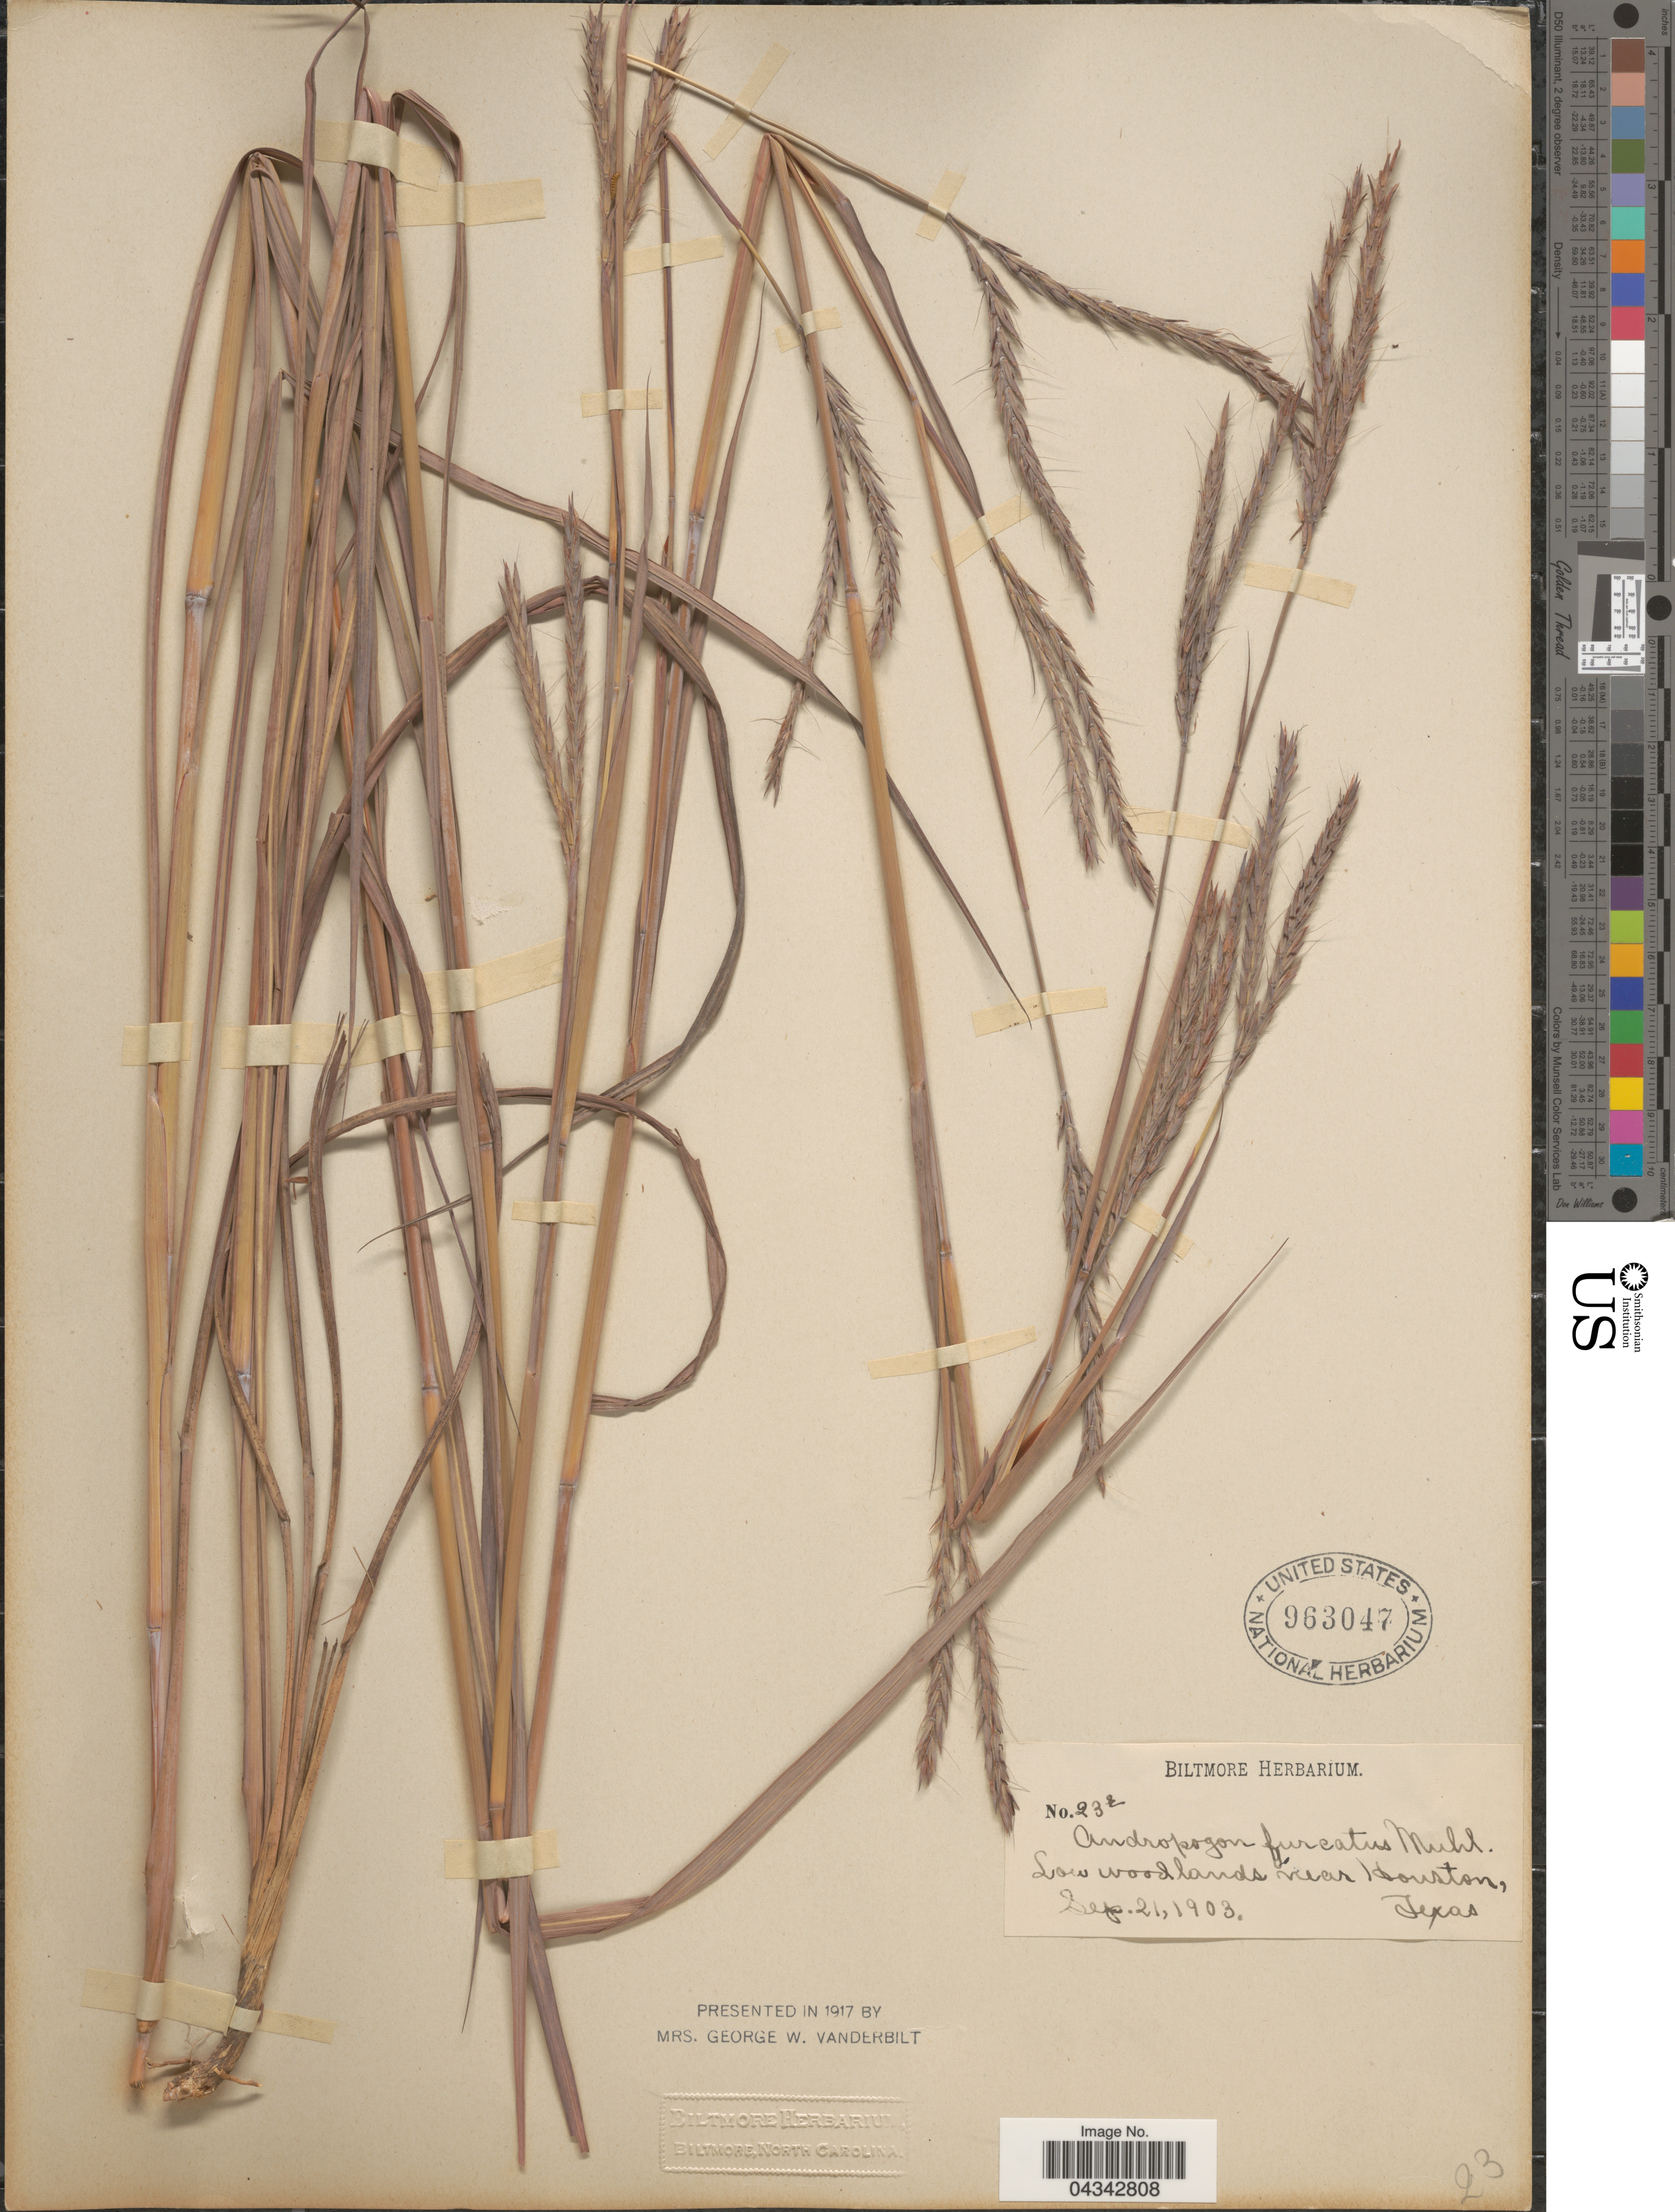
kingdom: Plantae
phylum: Tracheophyta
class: Liliopsida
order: Poales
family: Poaceae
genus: Andropogon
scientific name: Andropogon gerardii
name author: Vitman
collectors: ex herb. Biltmore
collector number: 23E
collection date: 1903-09-21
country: United States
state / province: Texas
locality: Near Houston.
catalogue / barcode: US 963047